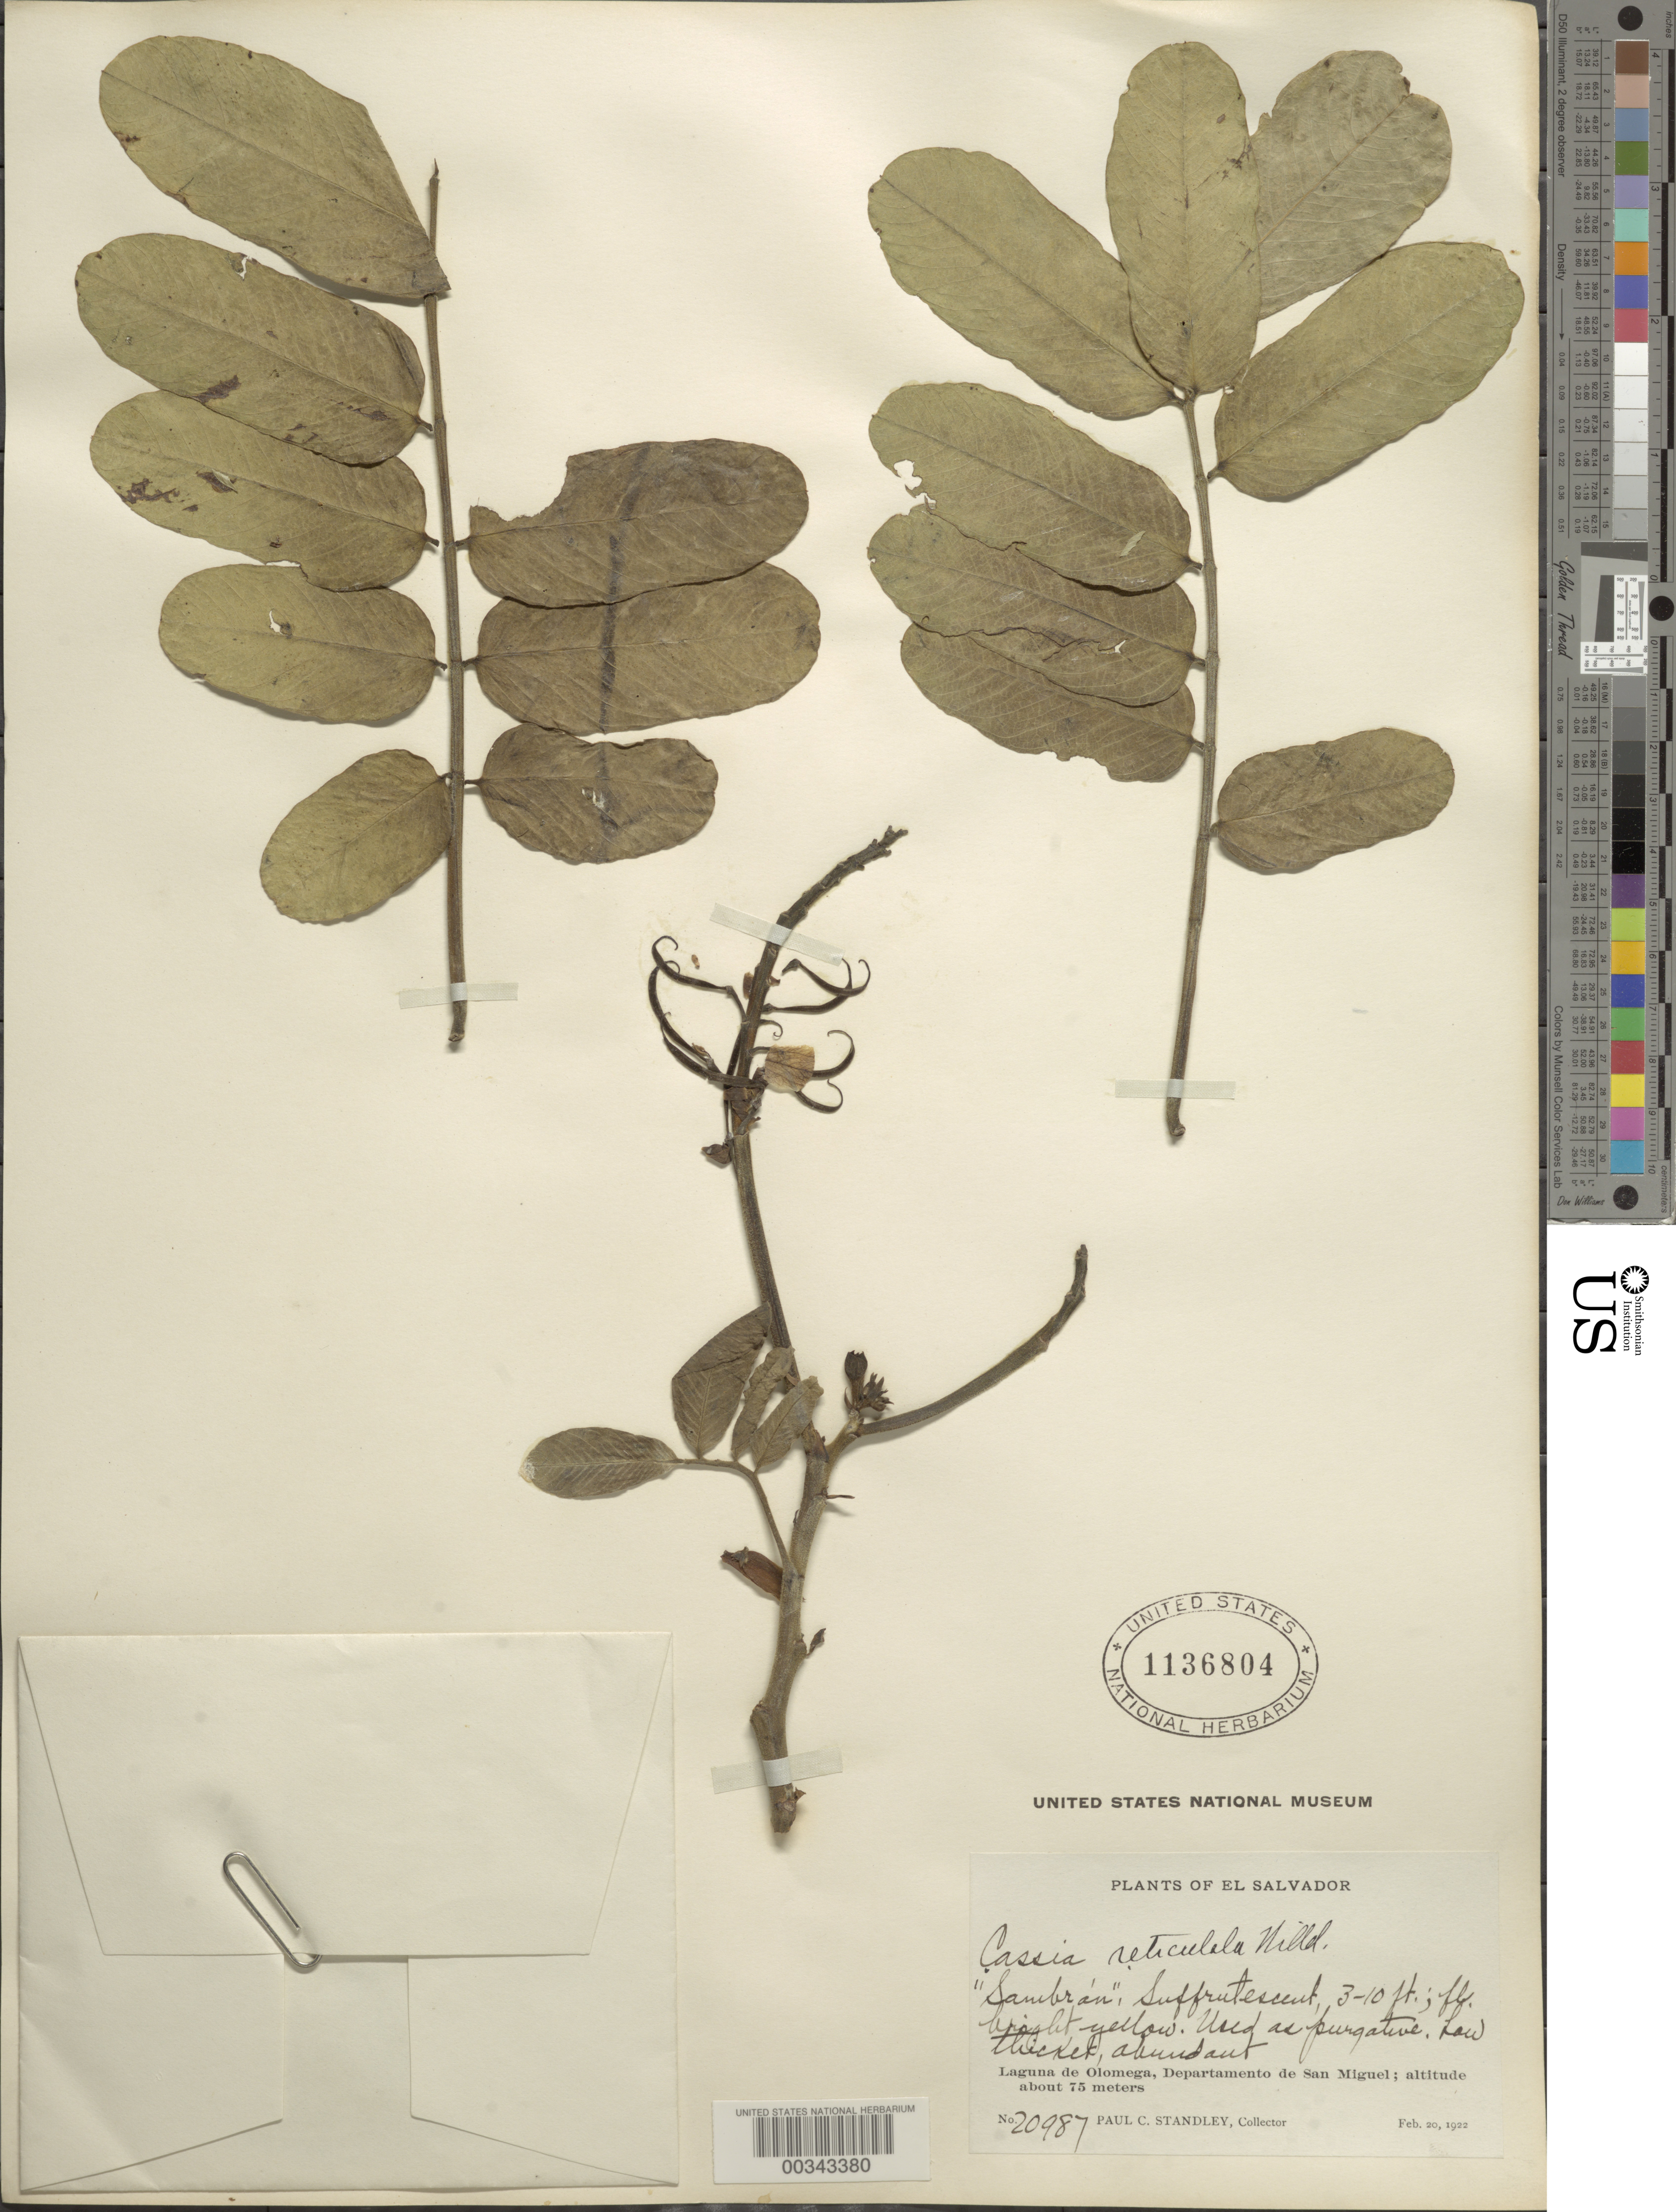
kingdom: Plantae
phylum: Tracheophyta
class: Magnoliopsida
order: Fabales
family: Fabaceae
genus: Senna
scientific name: Senna reticulata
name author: (Willd.) H.S. Irwin & Barneby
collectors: P. C. Standley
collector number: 20987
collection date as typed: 20 Feb 1922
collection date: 1922-02-20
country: El Salvador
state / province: San Miguel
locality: Laguna de olomega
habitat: Low thicket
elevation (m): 75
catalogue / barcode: US 1136804